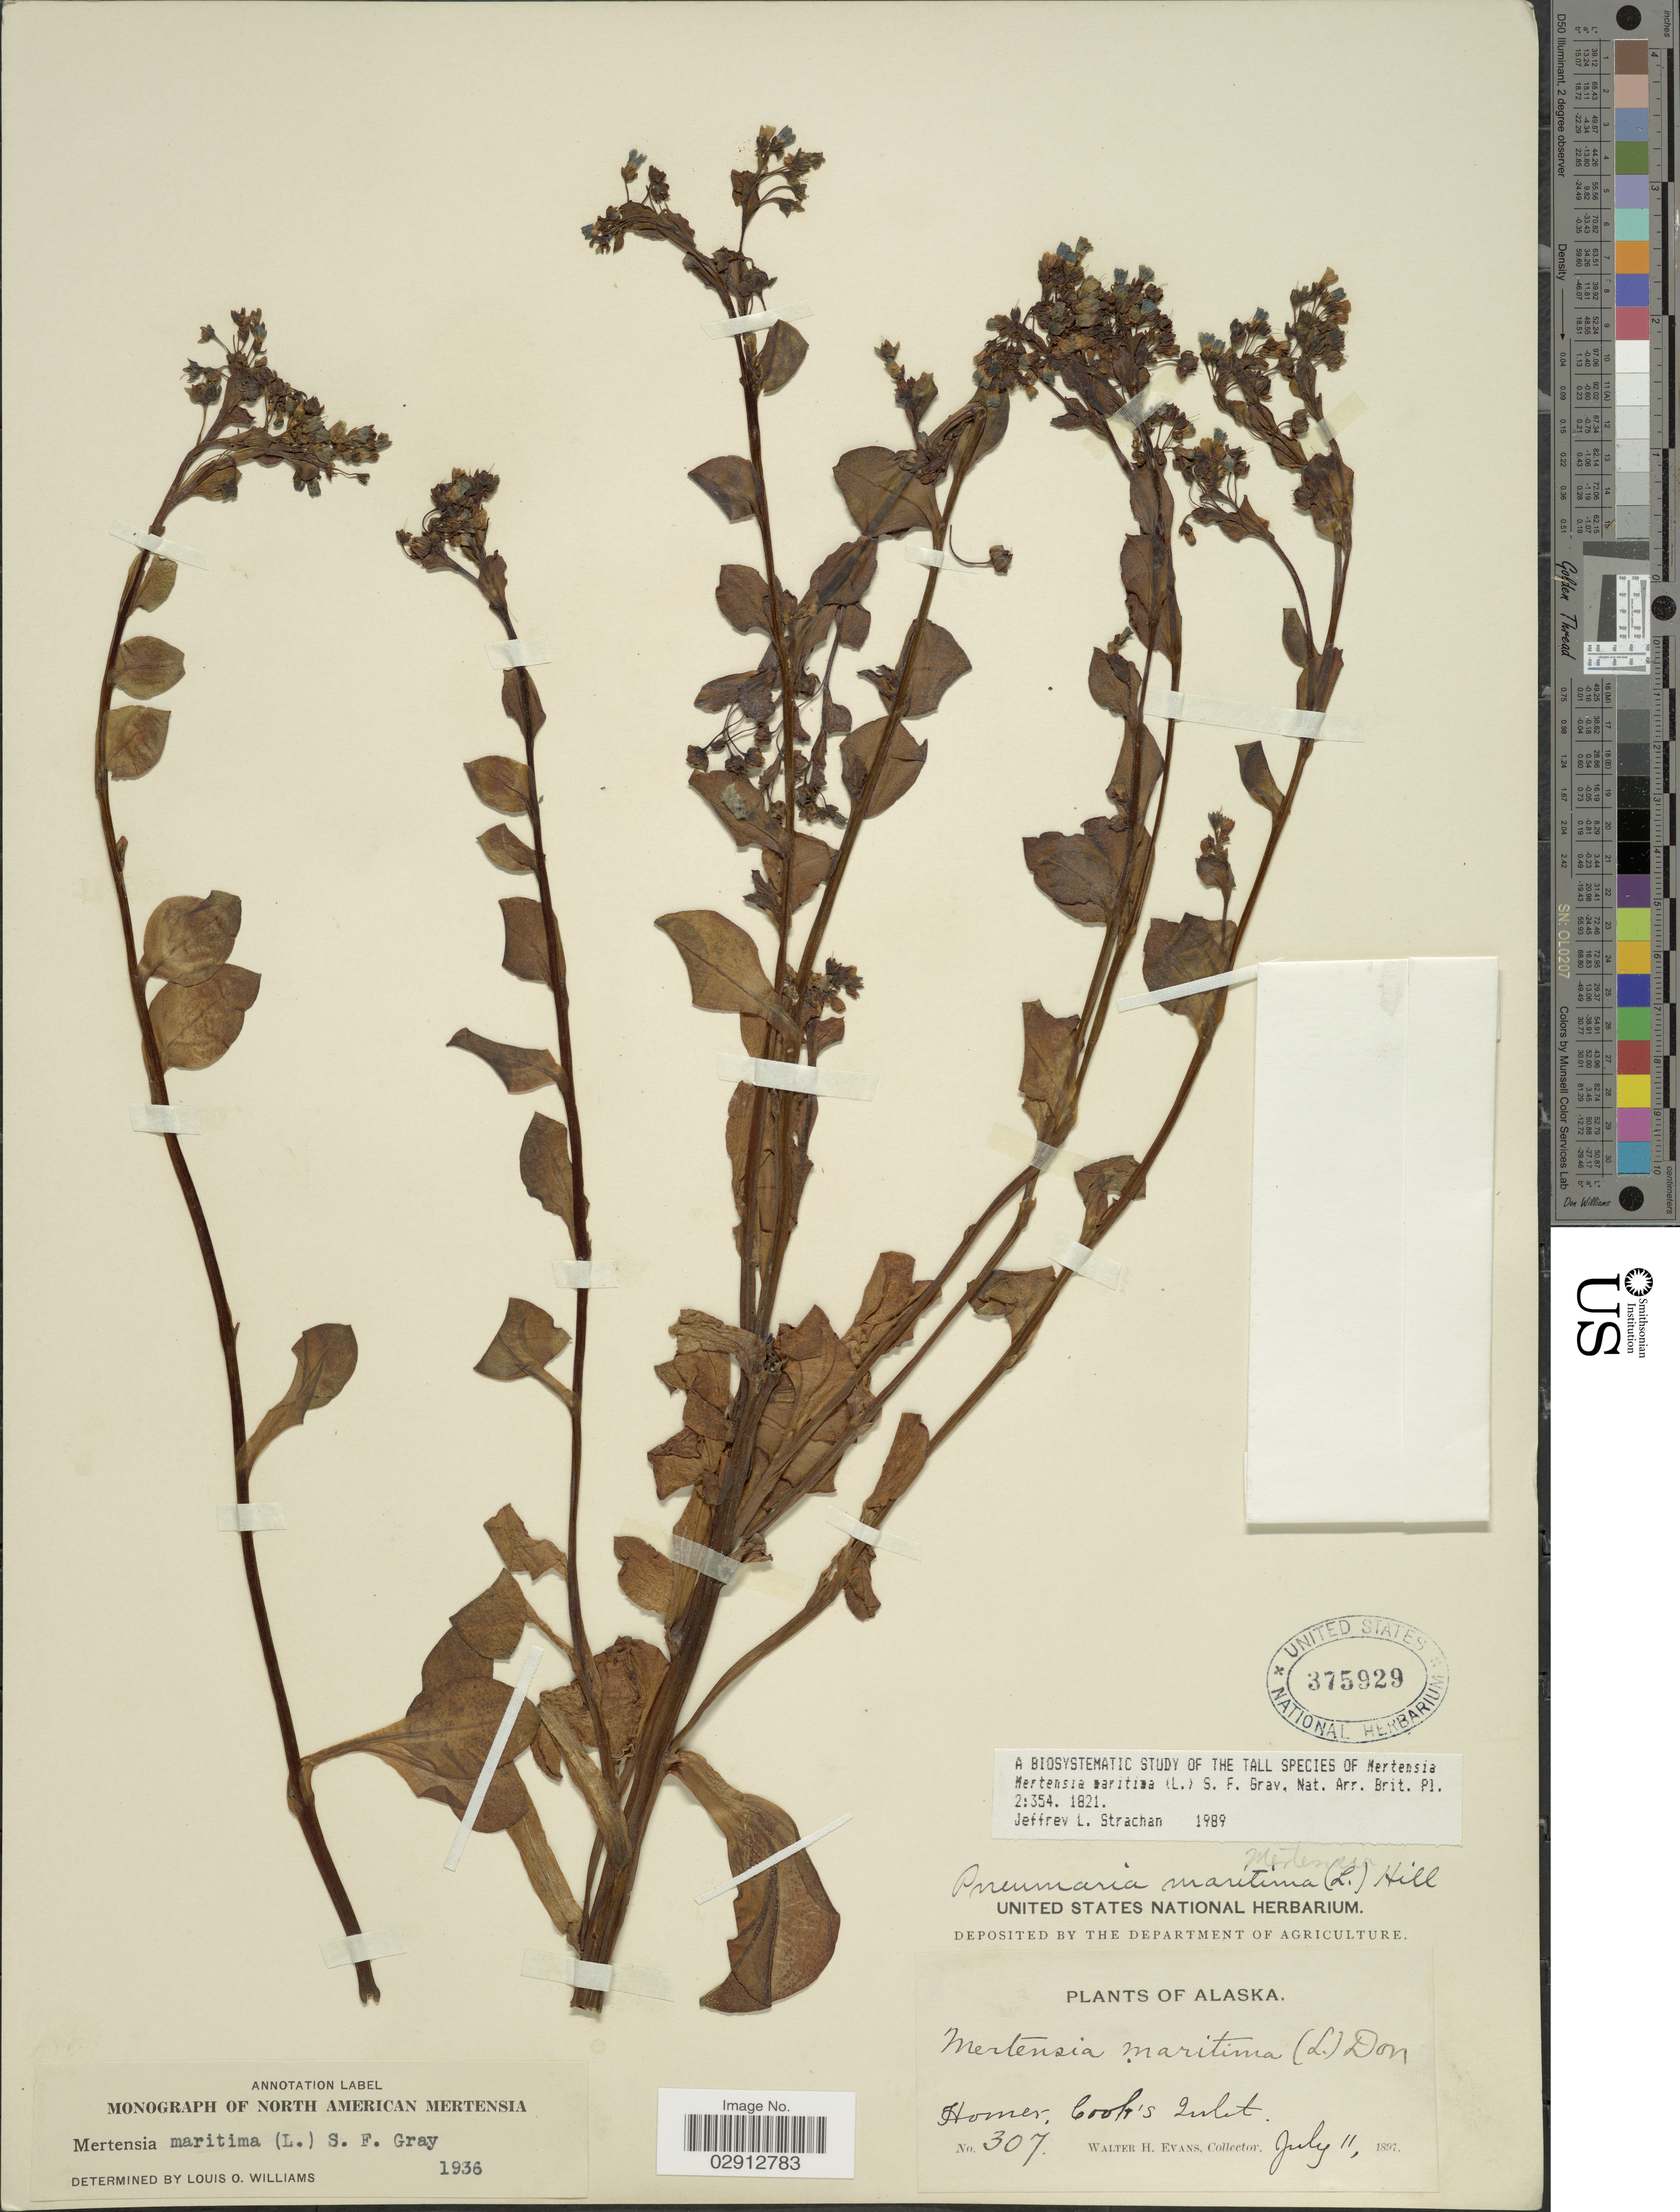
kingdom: Plantae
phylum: Tracheophyta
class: Magnoliopsida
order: Boraginales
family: Boraginaceae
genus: Mertensia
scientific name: Mertensia maritima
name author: (L.) S.F. Gray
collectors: W. H. Evans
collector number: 307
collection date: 1897-07-11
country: United States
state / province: Alaska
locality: Homer, Cook's Inlet.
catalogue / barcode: US 375929